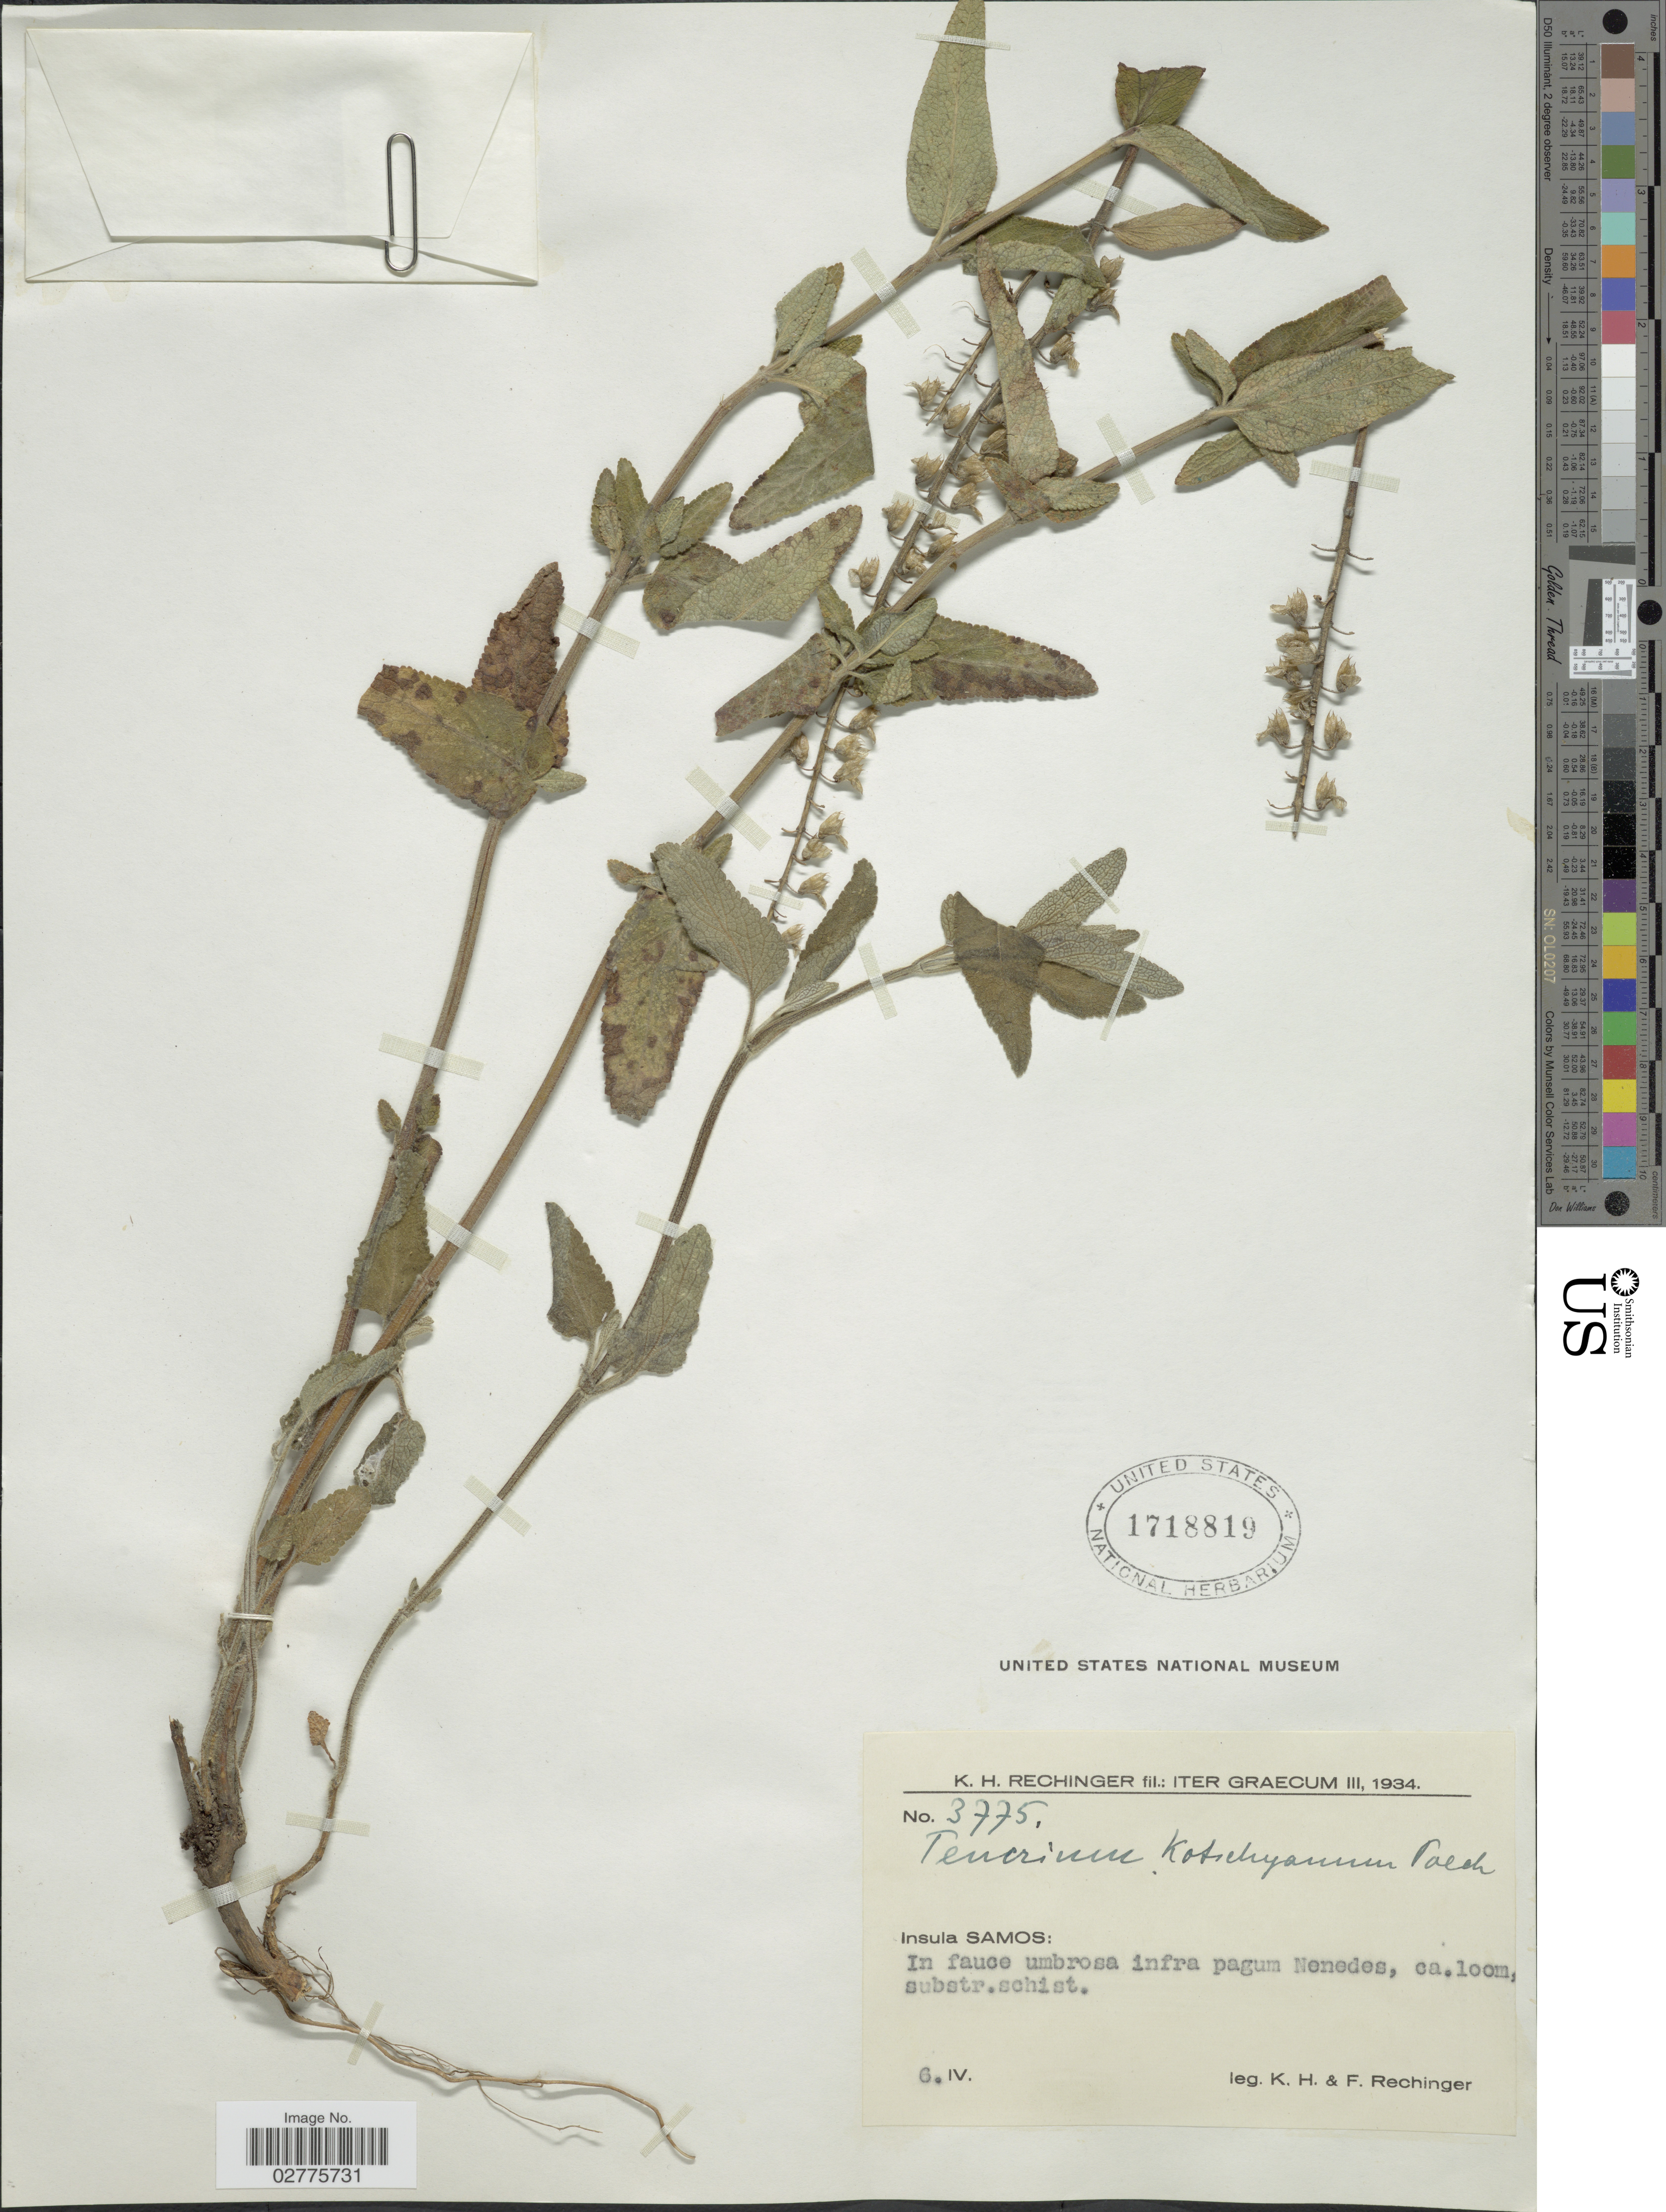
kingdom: Plantae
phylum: Tracheophyta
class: Magnoliopsida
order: Lamiales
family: Lamiaceae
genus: Teucrium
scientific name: Teucrium kotschyanum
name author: Poech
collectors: K. H. Rechinger & F. Rechinger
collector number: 3775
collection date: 1934-04-06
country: Greece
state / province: North Aegean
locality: Insula Samos: in fauce umbrosa infra pagum Nenedes.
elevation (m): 100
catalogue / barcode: US 1718819